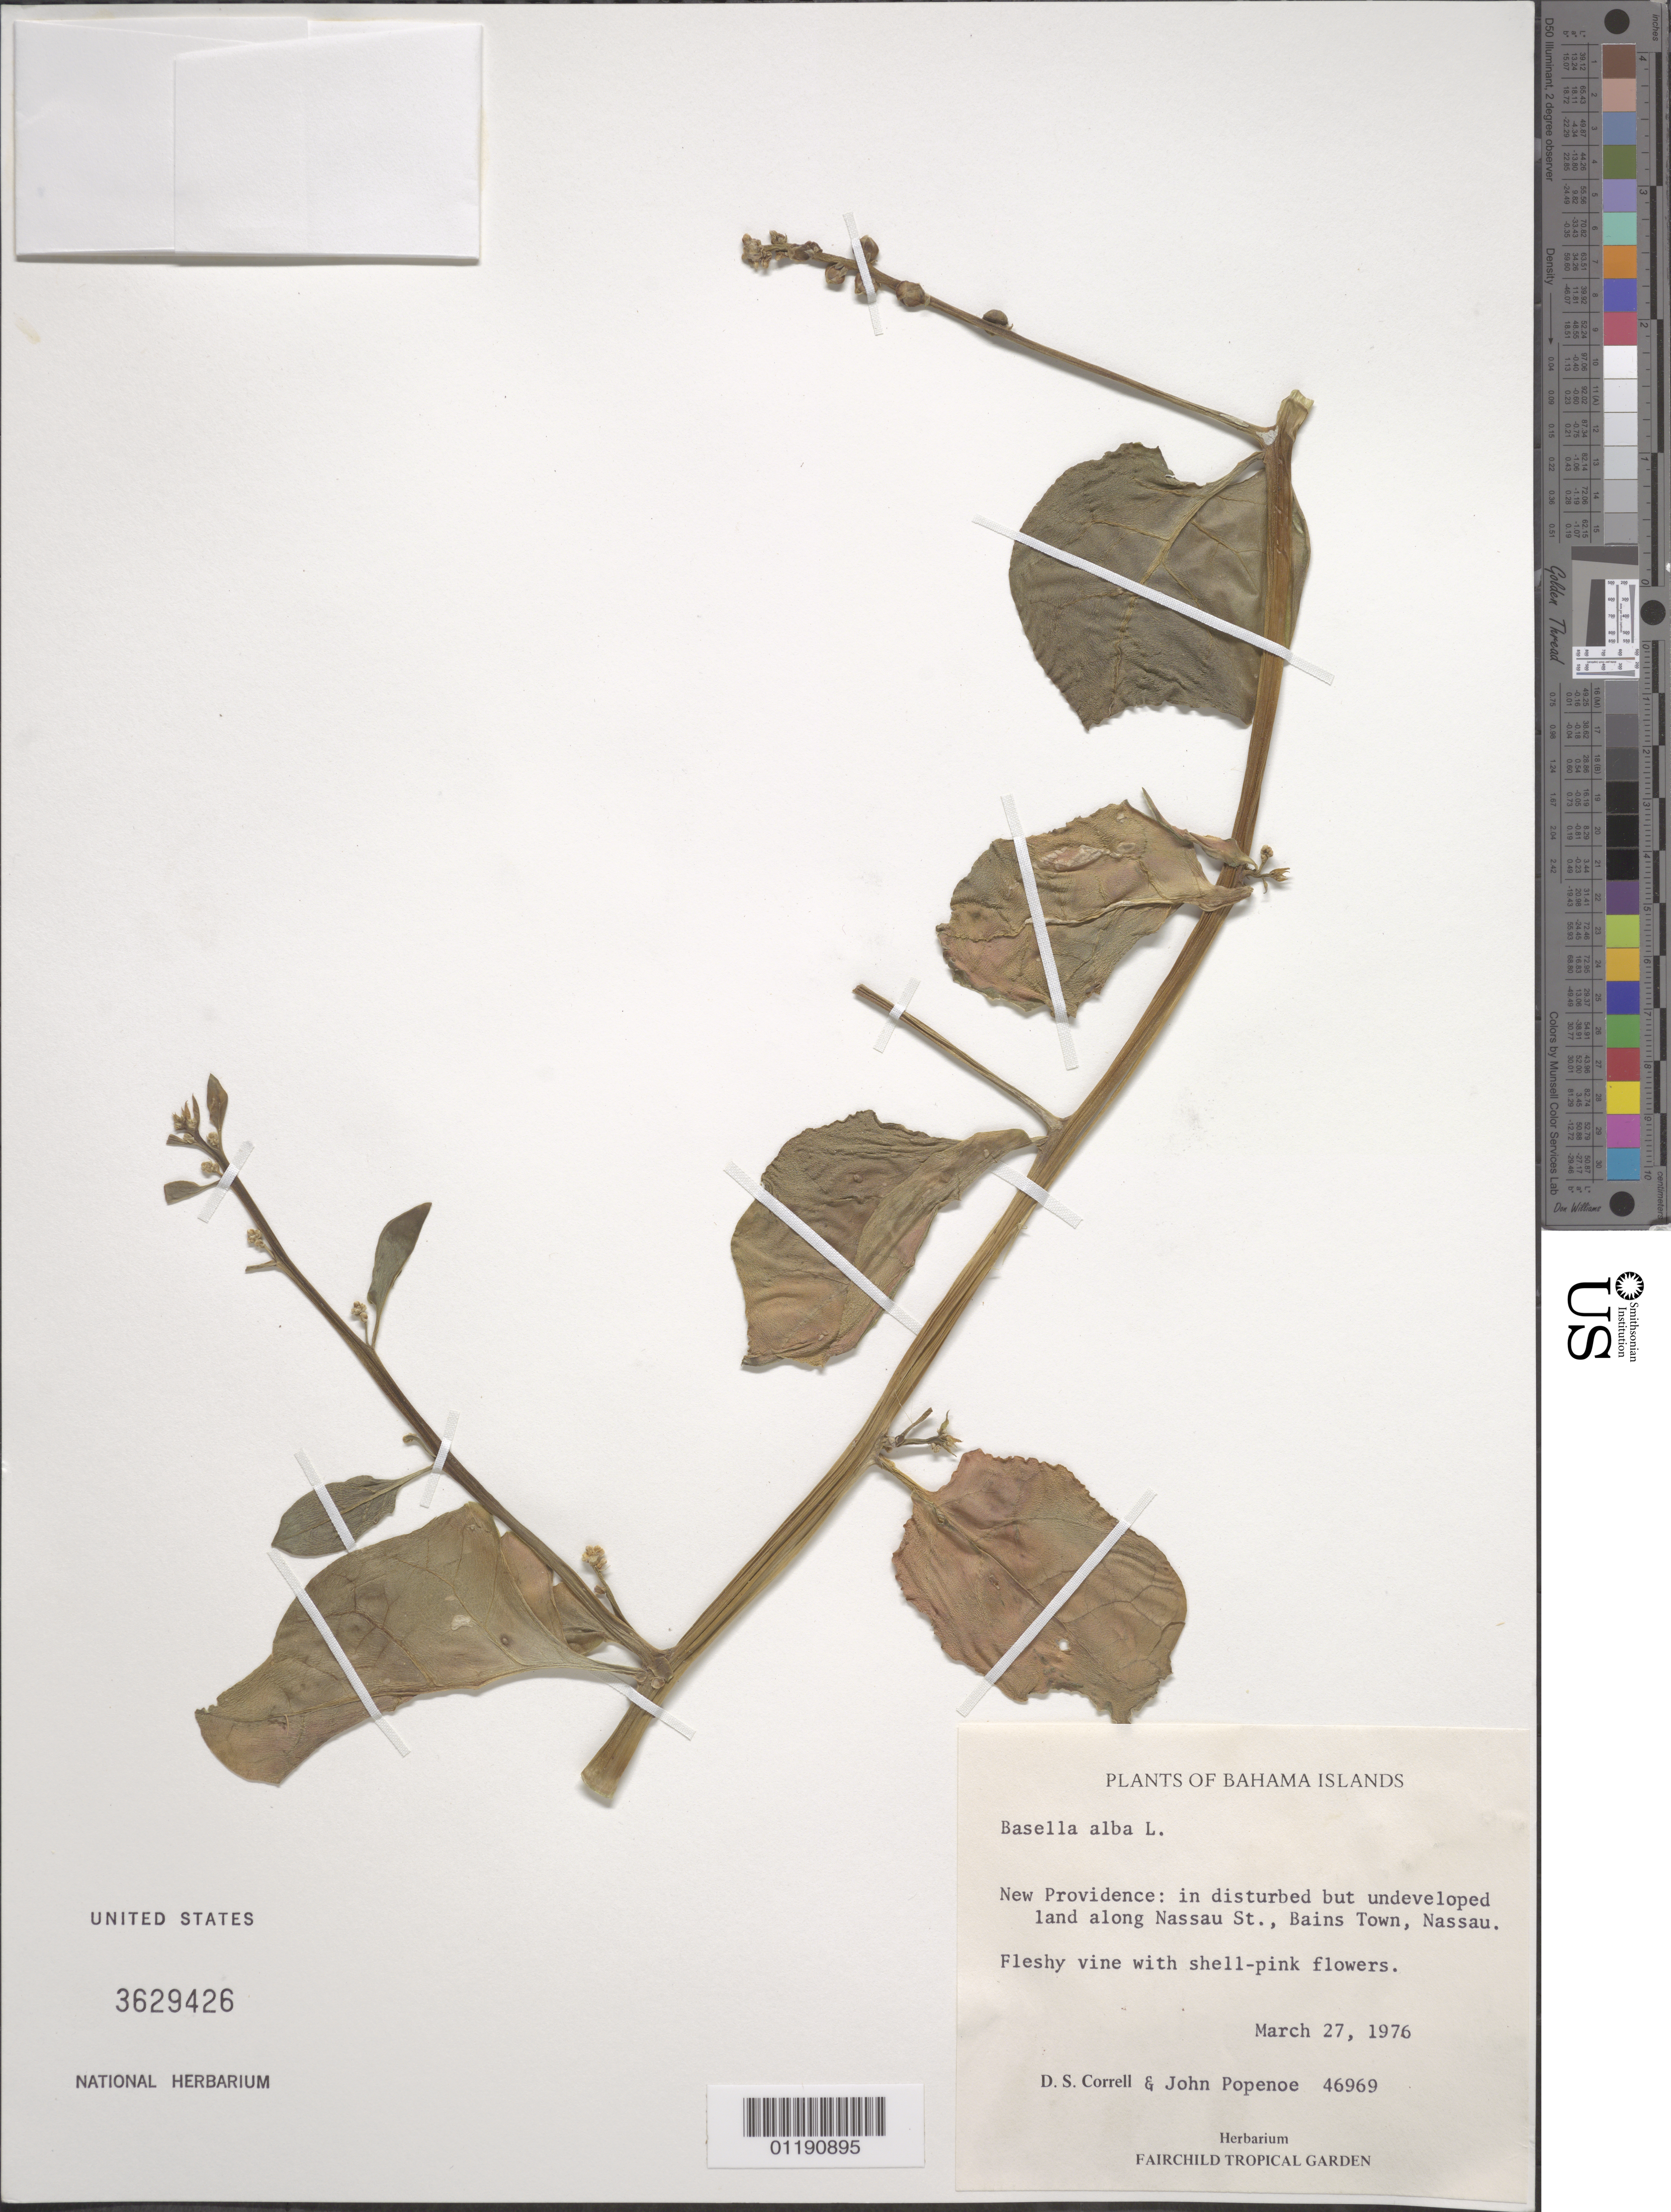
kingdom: Plantae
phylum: Tracheophyta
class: Magnoliopsida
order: Caryophyllales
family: Basellaceae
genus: Basella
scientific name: Basella alba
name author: L.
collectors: D. S. Correll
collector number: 46969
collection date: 1976-03-27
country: Bahamas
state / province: New Providence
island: New Providence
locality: New Providence: along Nassau St., Bains Town, Nassau.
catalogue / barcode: US 3629426